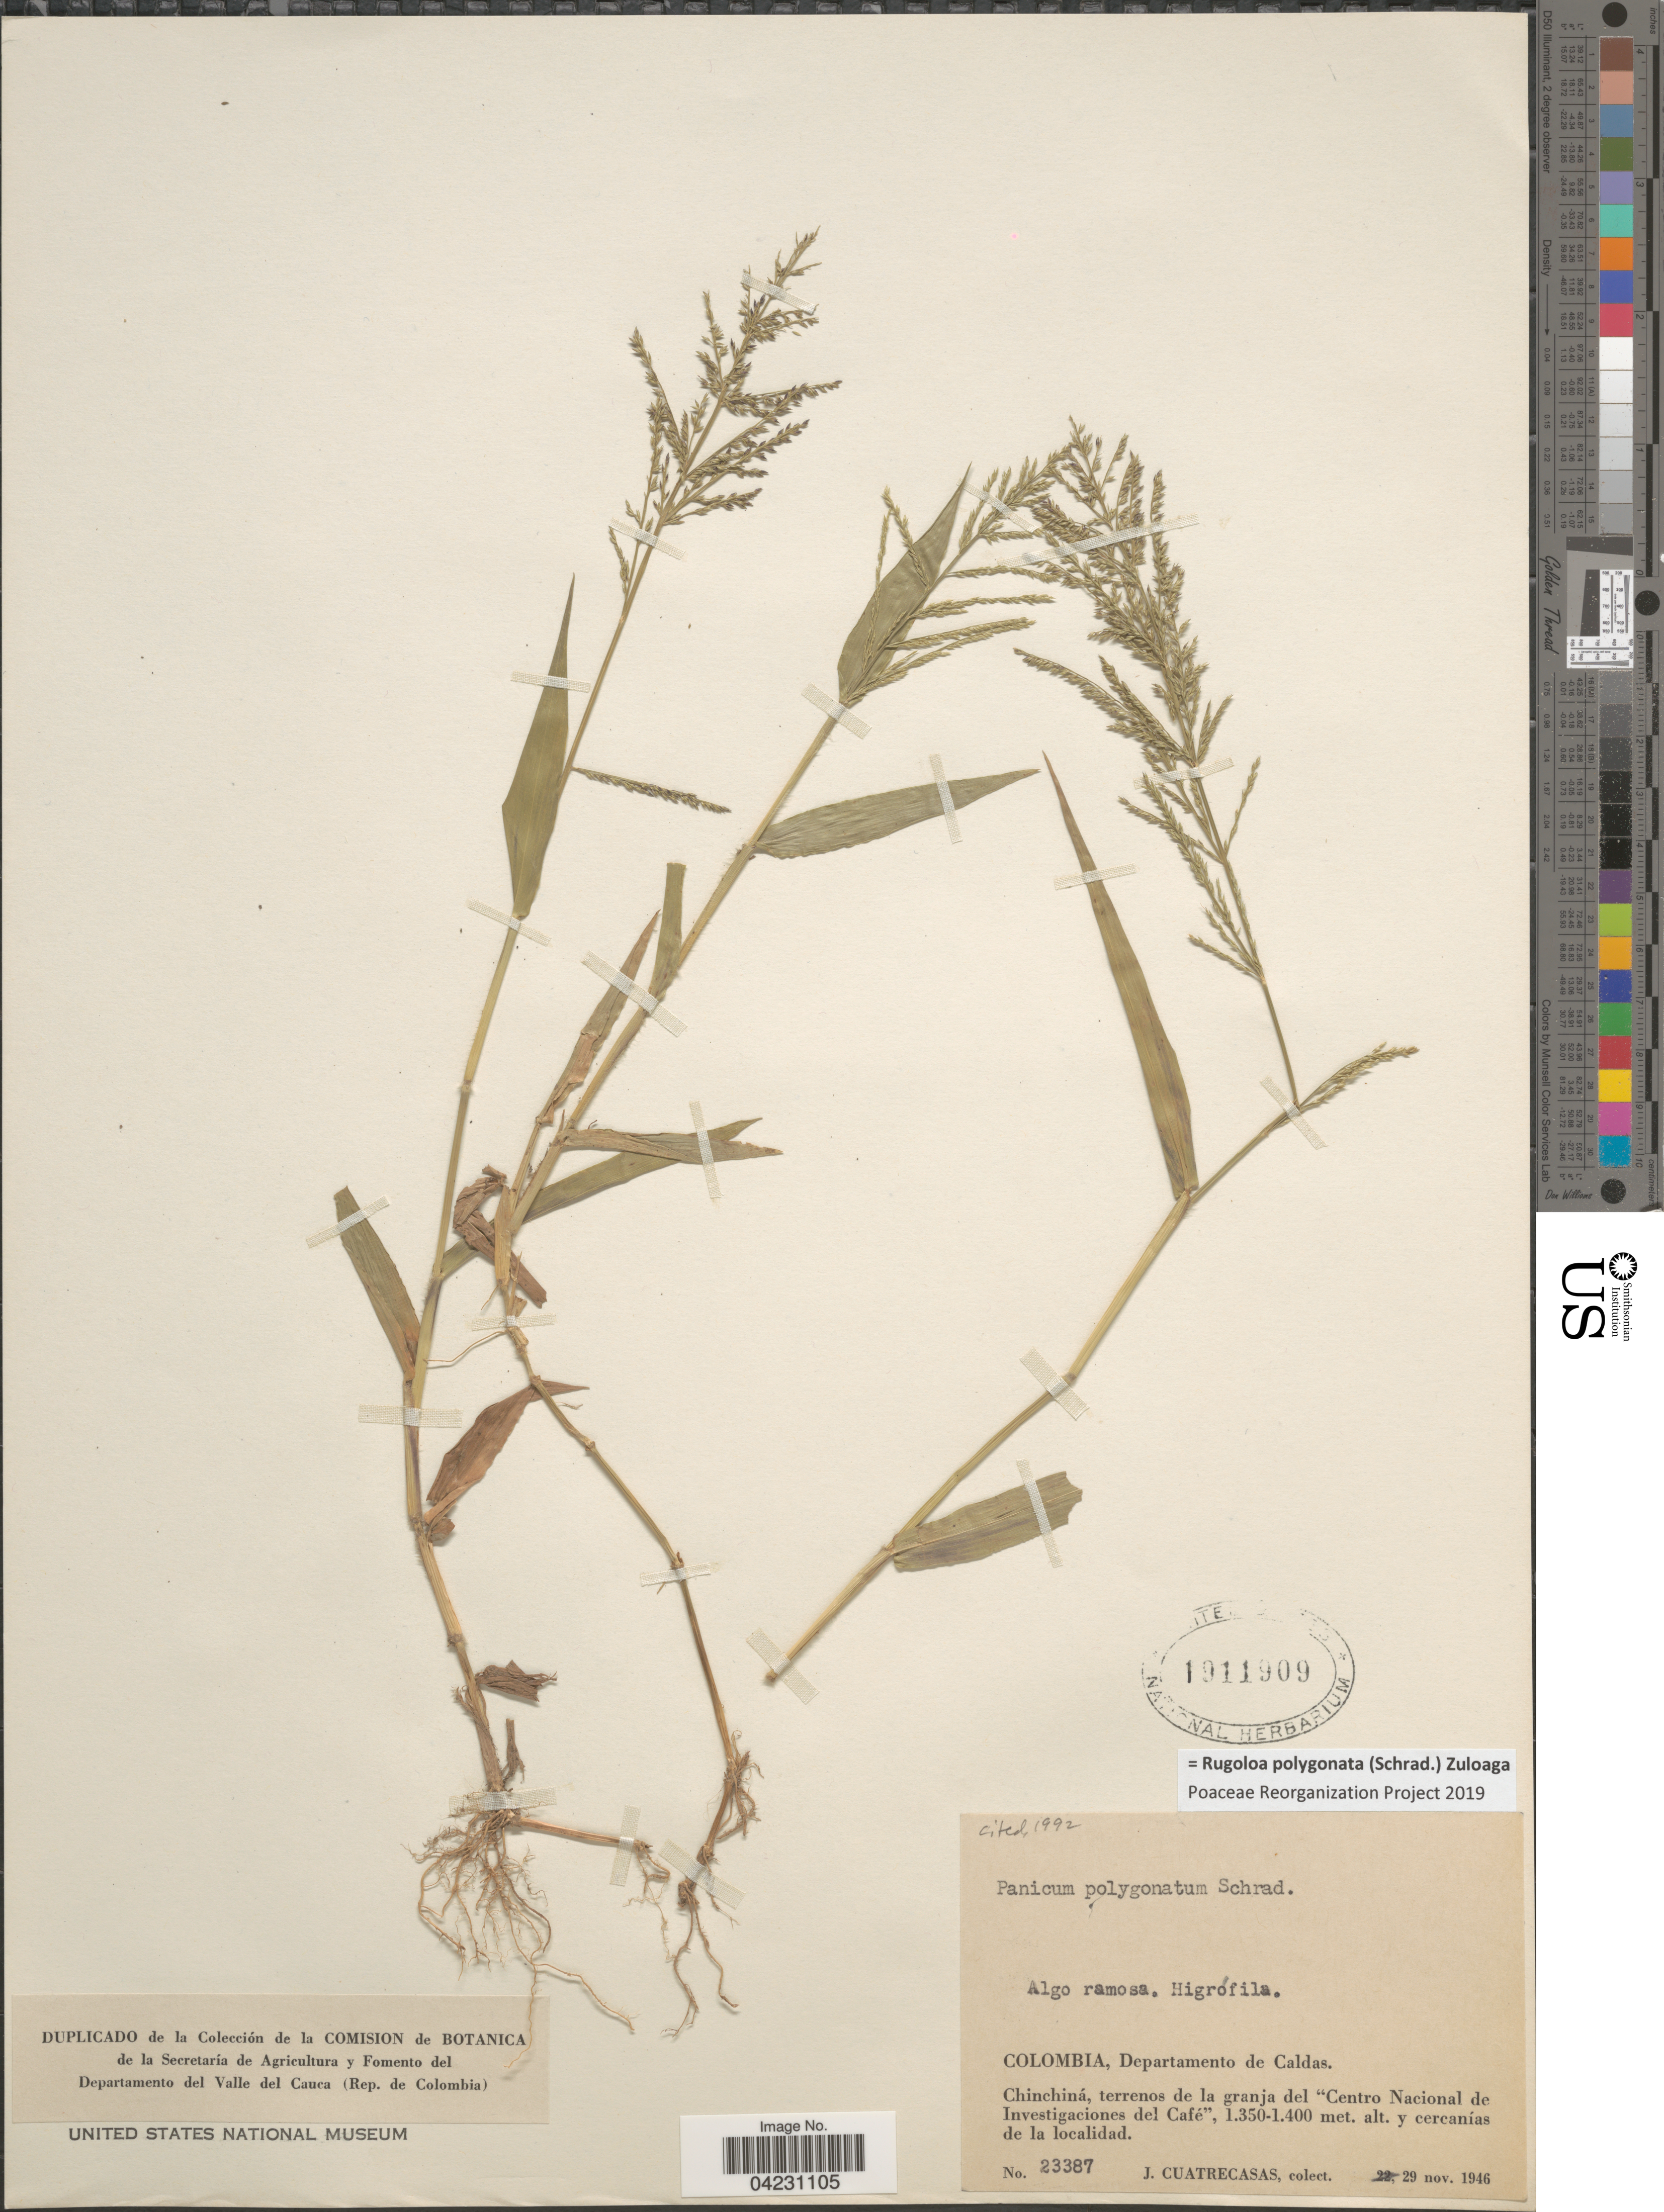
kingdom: Plantae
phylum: Tracheophyta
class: Liliopsida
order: Poales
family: Poaceae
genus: Rugoloa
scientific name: Rugoloa polygonata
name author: (Schrad.) Zuloaga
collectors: J. Cuatrecasas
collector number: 23387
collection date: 1946-11-29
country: Colombia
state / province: Caldas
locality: Departamento de Caldas. Chinchiná, terrenos de la granja del "Centro Nacional de Investigaciones del Café", y cercanías de la localidad.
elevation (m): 1350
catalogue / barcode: US 1911909